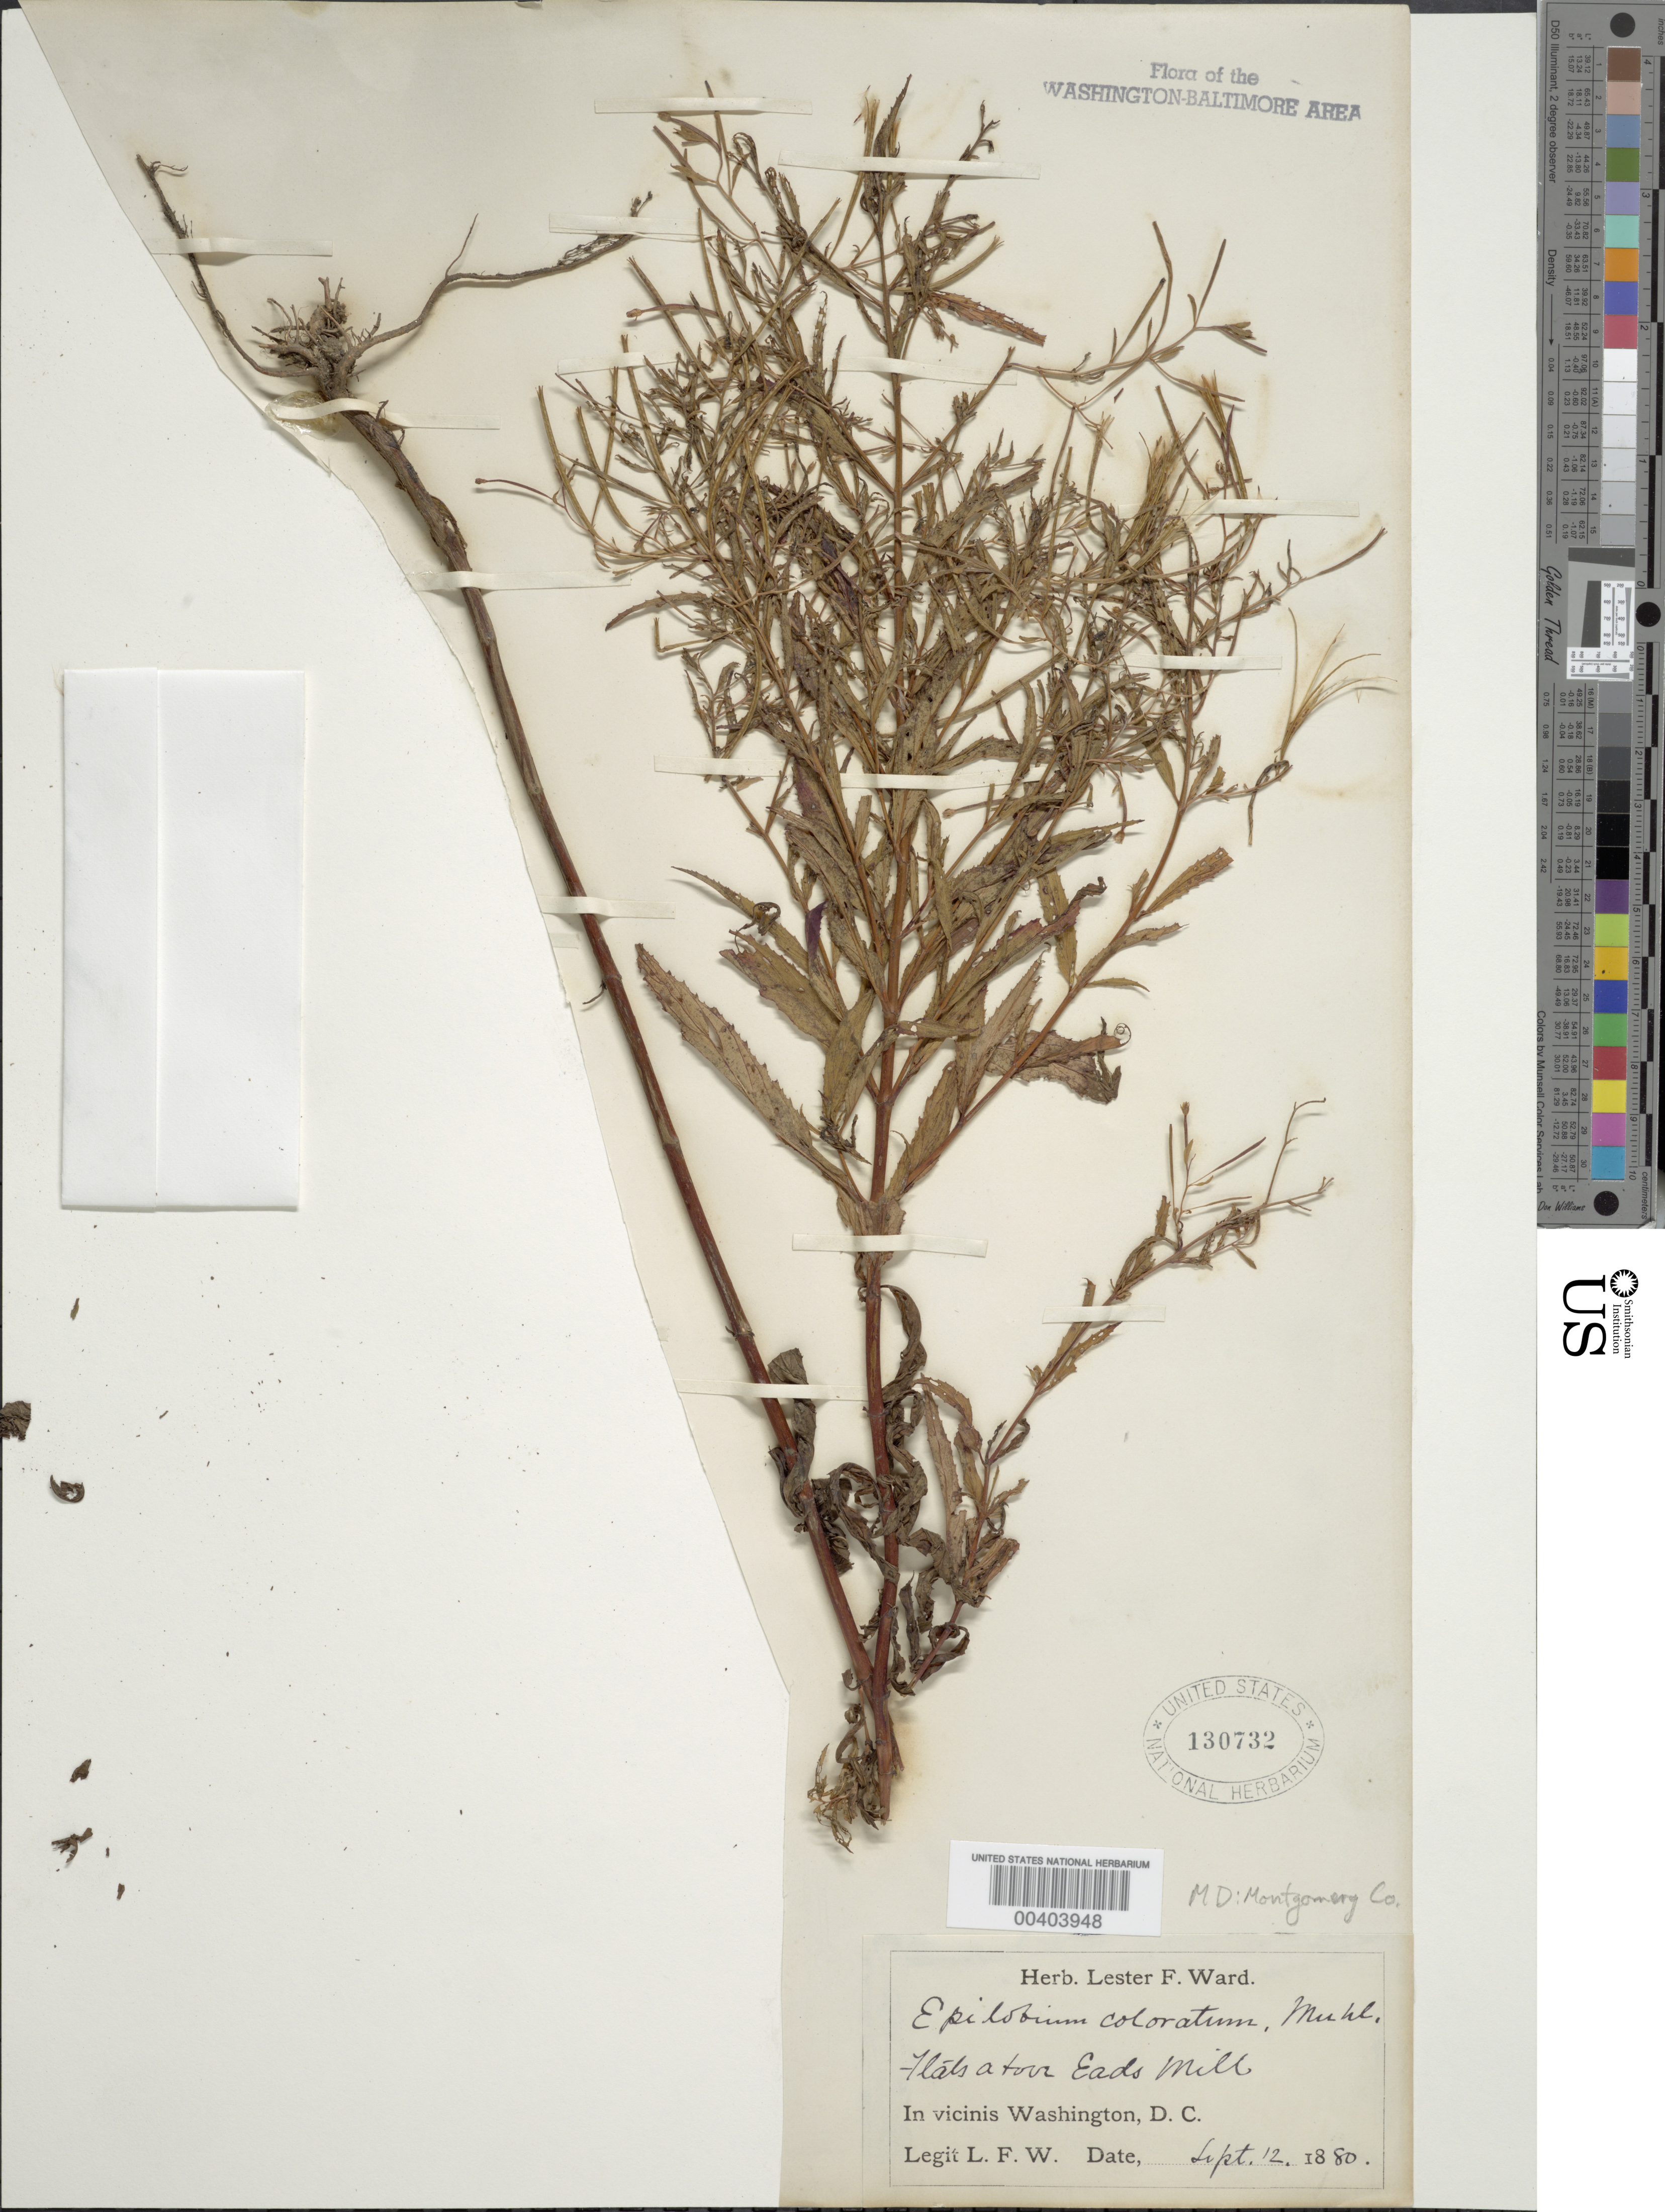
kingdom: Plantae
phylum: Tracheophyta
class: Magnoliopsida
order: Myrtales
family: Onagraceae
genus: Epilobium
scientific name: Epilobium coloratum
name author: Biehler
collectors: L. F. Ward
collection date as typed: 12 Sep 1880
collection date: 1880-09-12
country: United States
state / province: Maryland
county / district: Montgomery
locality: Eads Mill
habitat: Flats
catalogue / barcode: US 130732